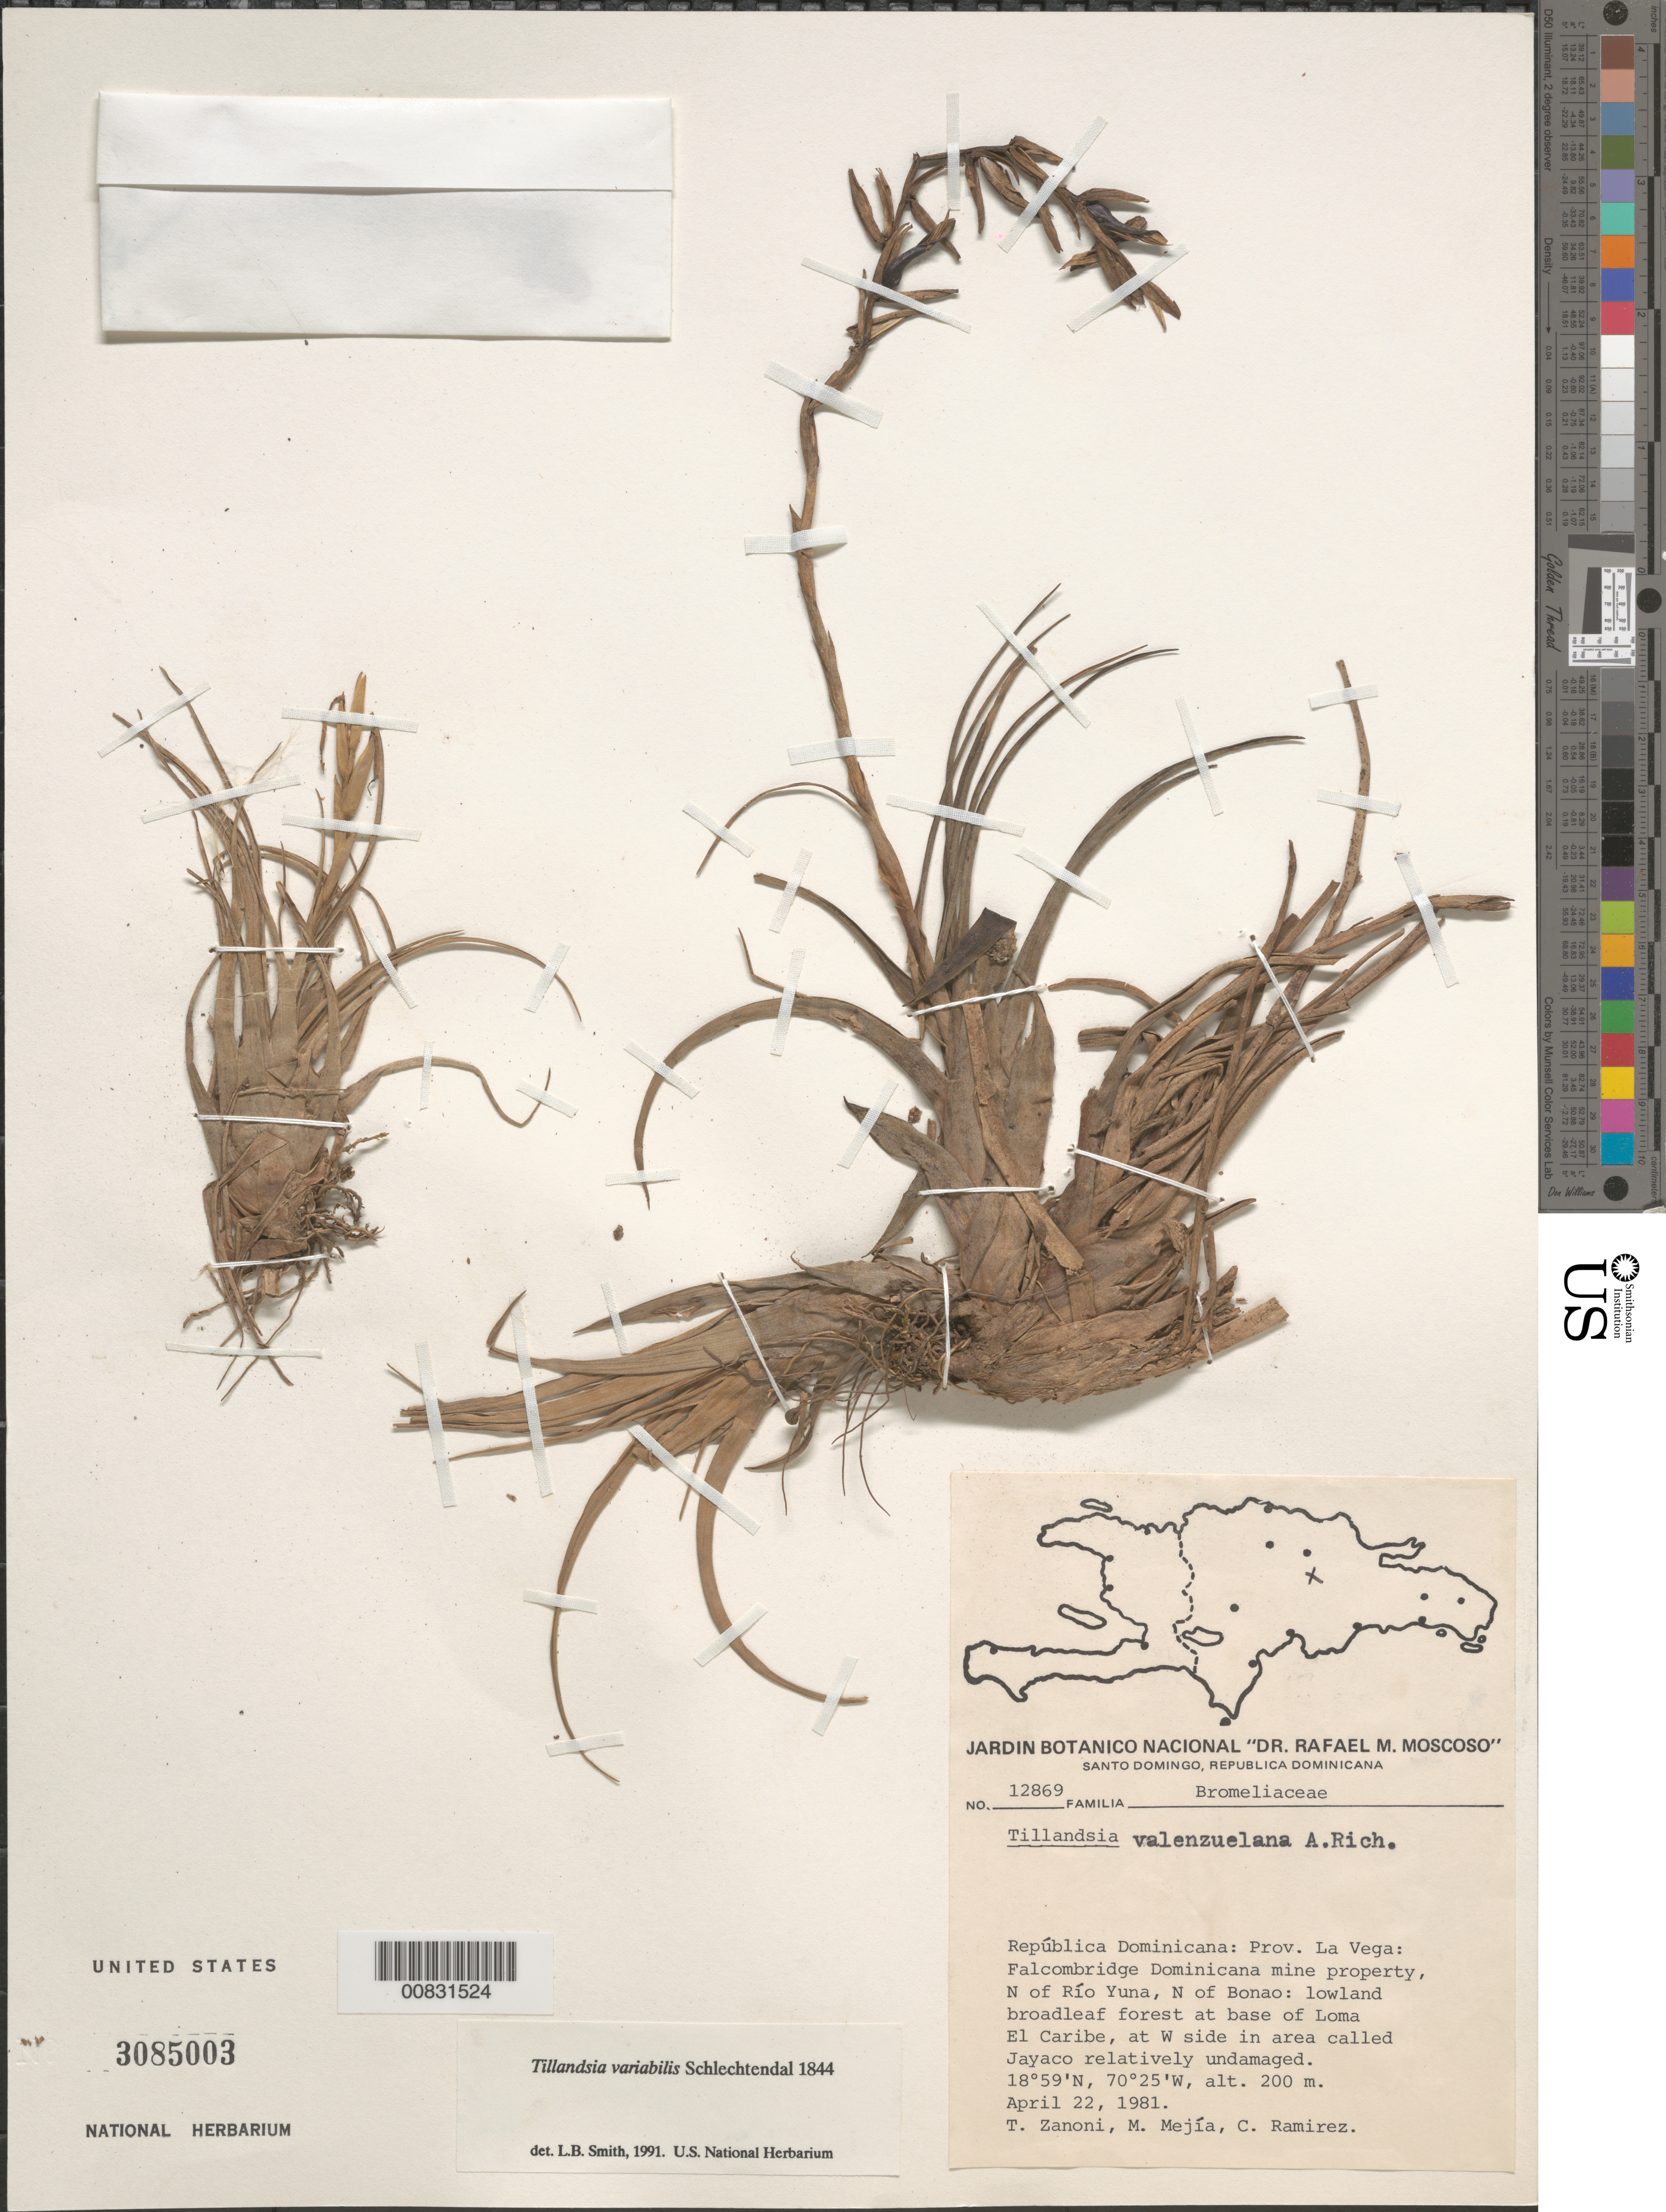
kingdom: Plantae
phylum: Tracheophyta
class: Liliopsida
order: Poales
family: Bromeliaceae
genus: Tillandsia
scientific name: Tillandsia variabilis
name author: Schltdl.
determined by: Smith, Lyman B., (US), NMNH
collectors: T. A. Zanoni, M. Mejia & C. Ramirez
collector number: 12869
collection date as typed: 22 Apr 1981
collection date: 1981-04-22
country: Dominican Republic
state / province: La Vega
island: Hispaniola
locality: Falcombridge Dominicana mine property, N of Río Yuna, N of Bonao: lowland broadleaf forest at base of Loma El Caribe, at W side in area called Jayaco relatively undamaged.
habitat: Lowland broadleaf forest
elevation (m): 200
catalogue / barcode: US 3085003